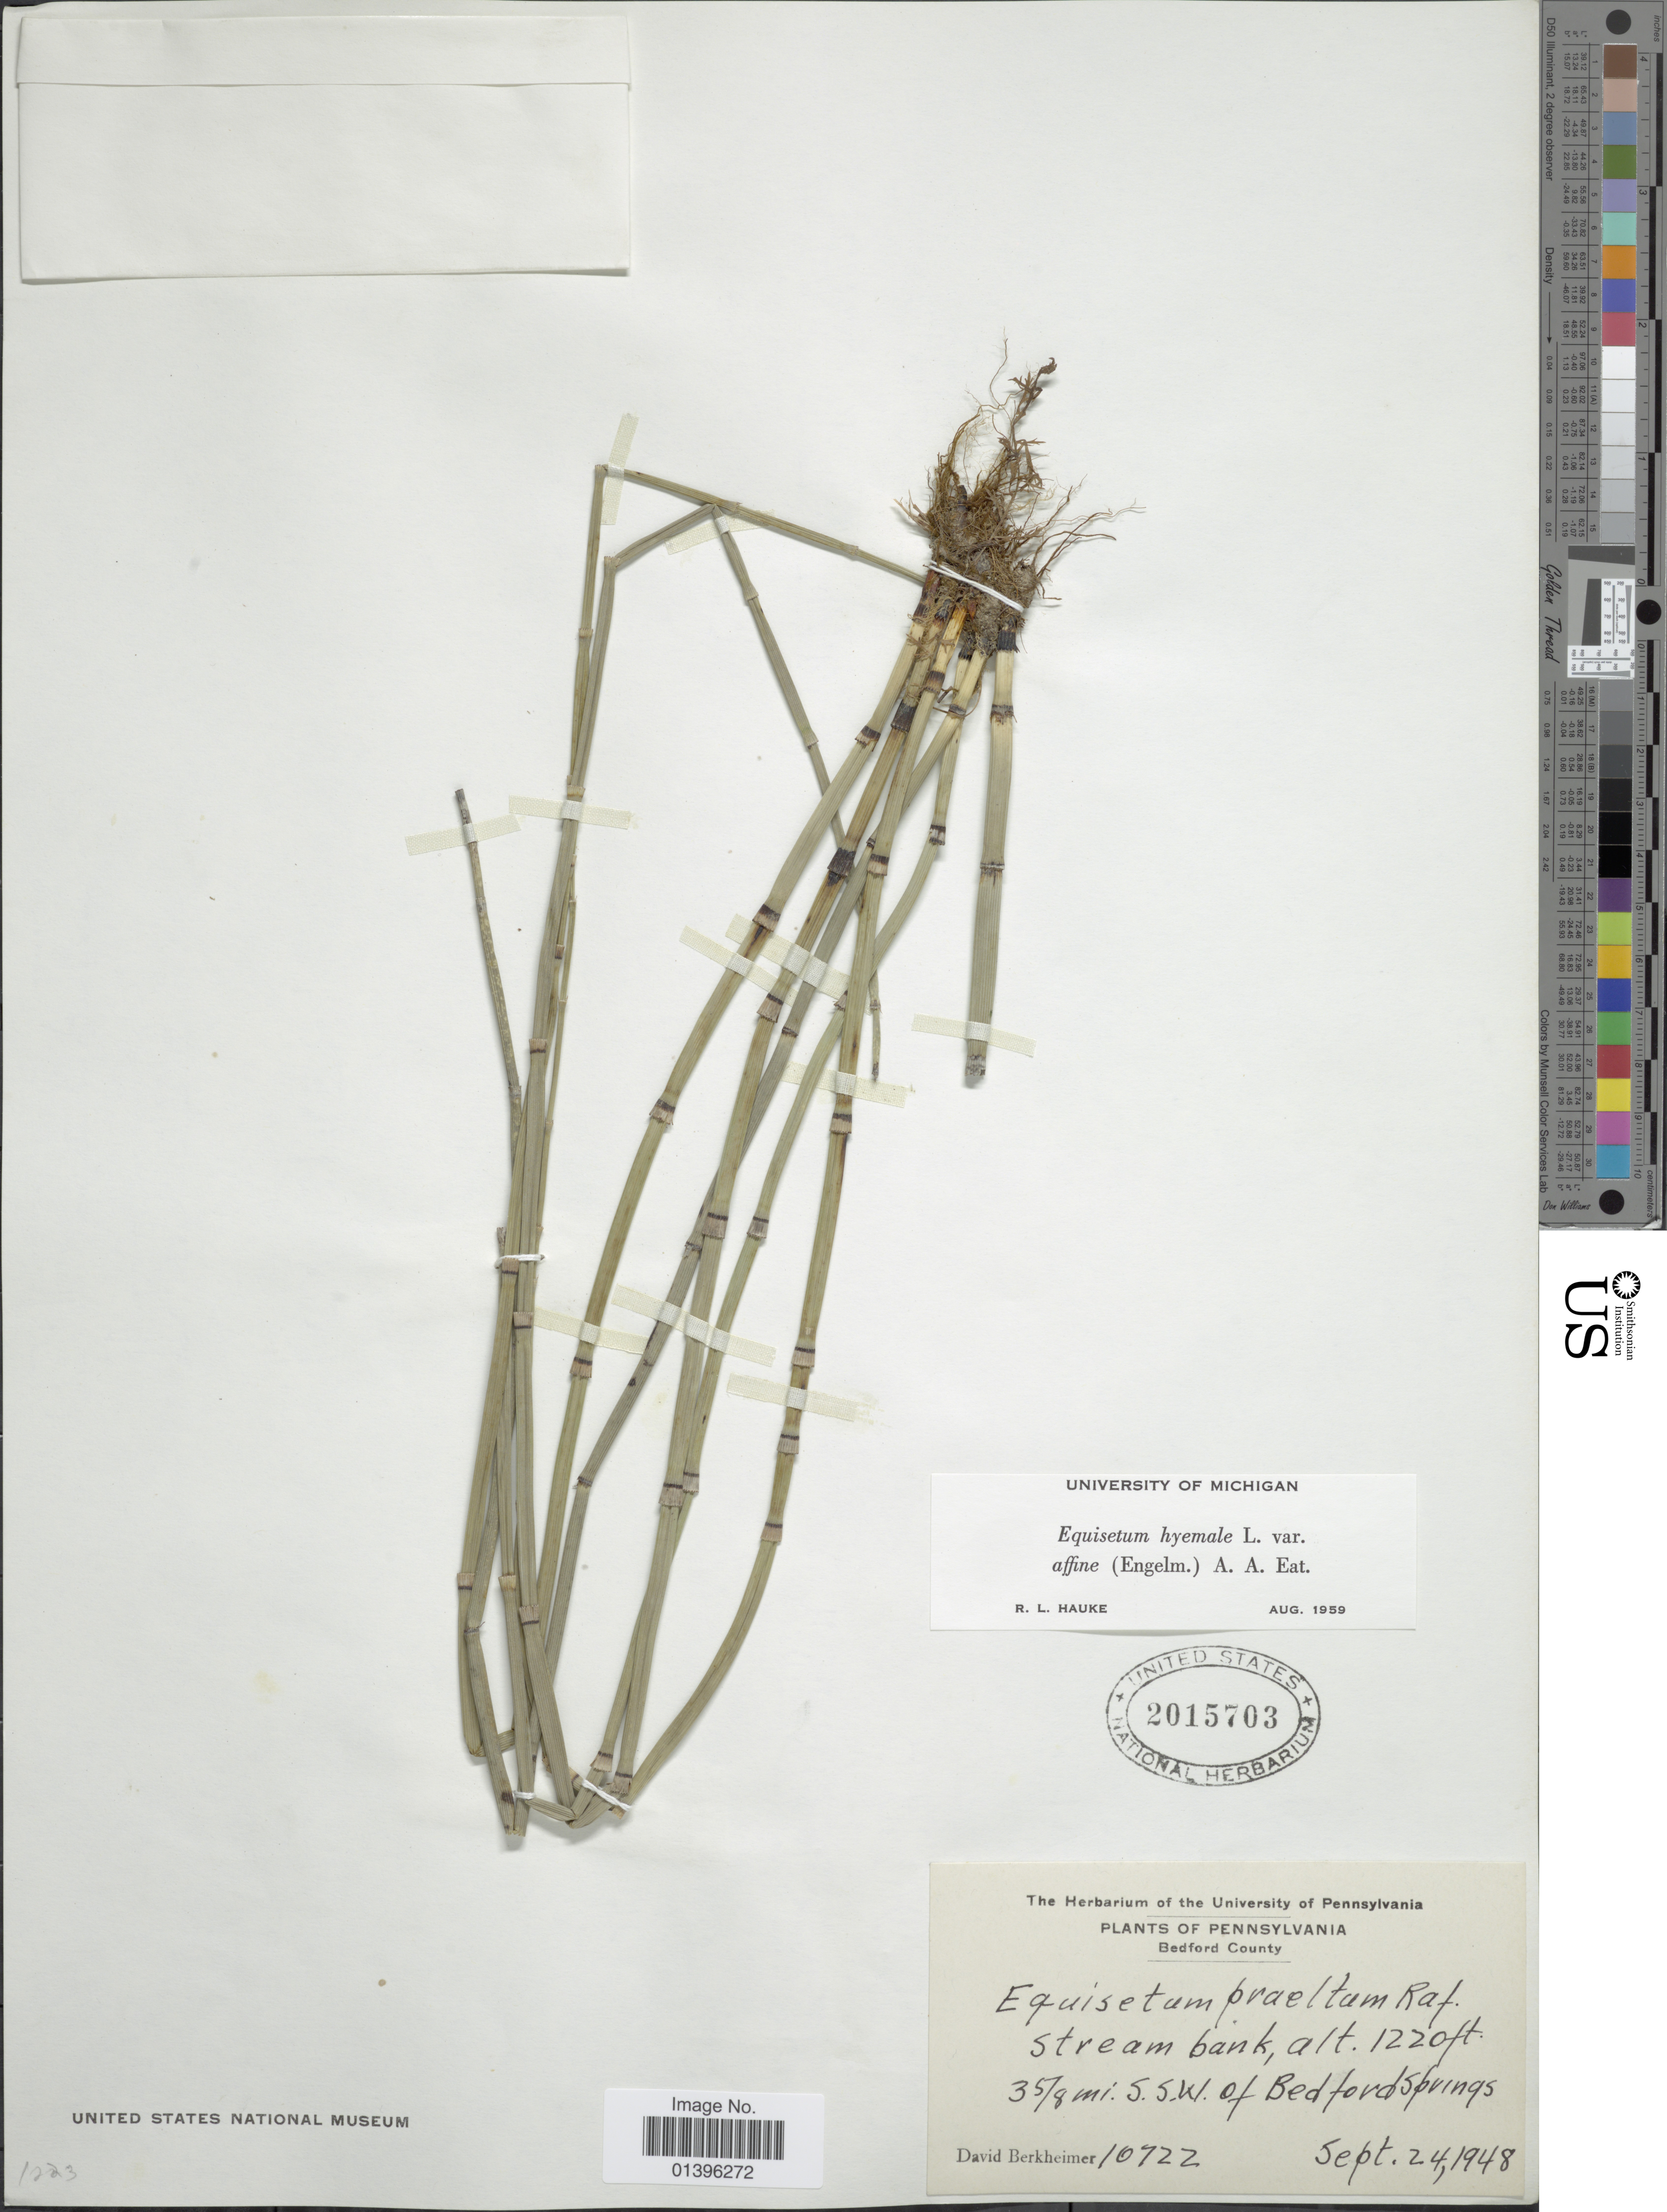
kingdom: Plantae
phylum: Tracheophyta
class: Polypodiopsida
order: Equisetales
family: Equisetaceae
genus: Equisetum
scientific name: Equisetum hyemale var. affine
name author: (Engelm.) A.A. Eaton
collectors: D. Berkheimer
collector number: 10722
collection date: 1948-09-24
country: United States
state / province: Pennsylvania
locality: Bedford County. 35/8 mi. S.S.W. of Bedford Springs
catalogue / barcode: US 2015703